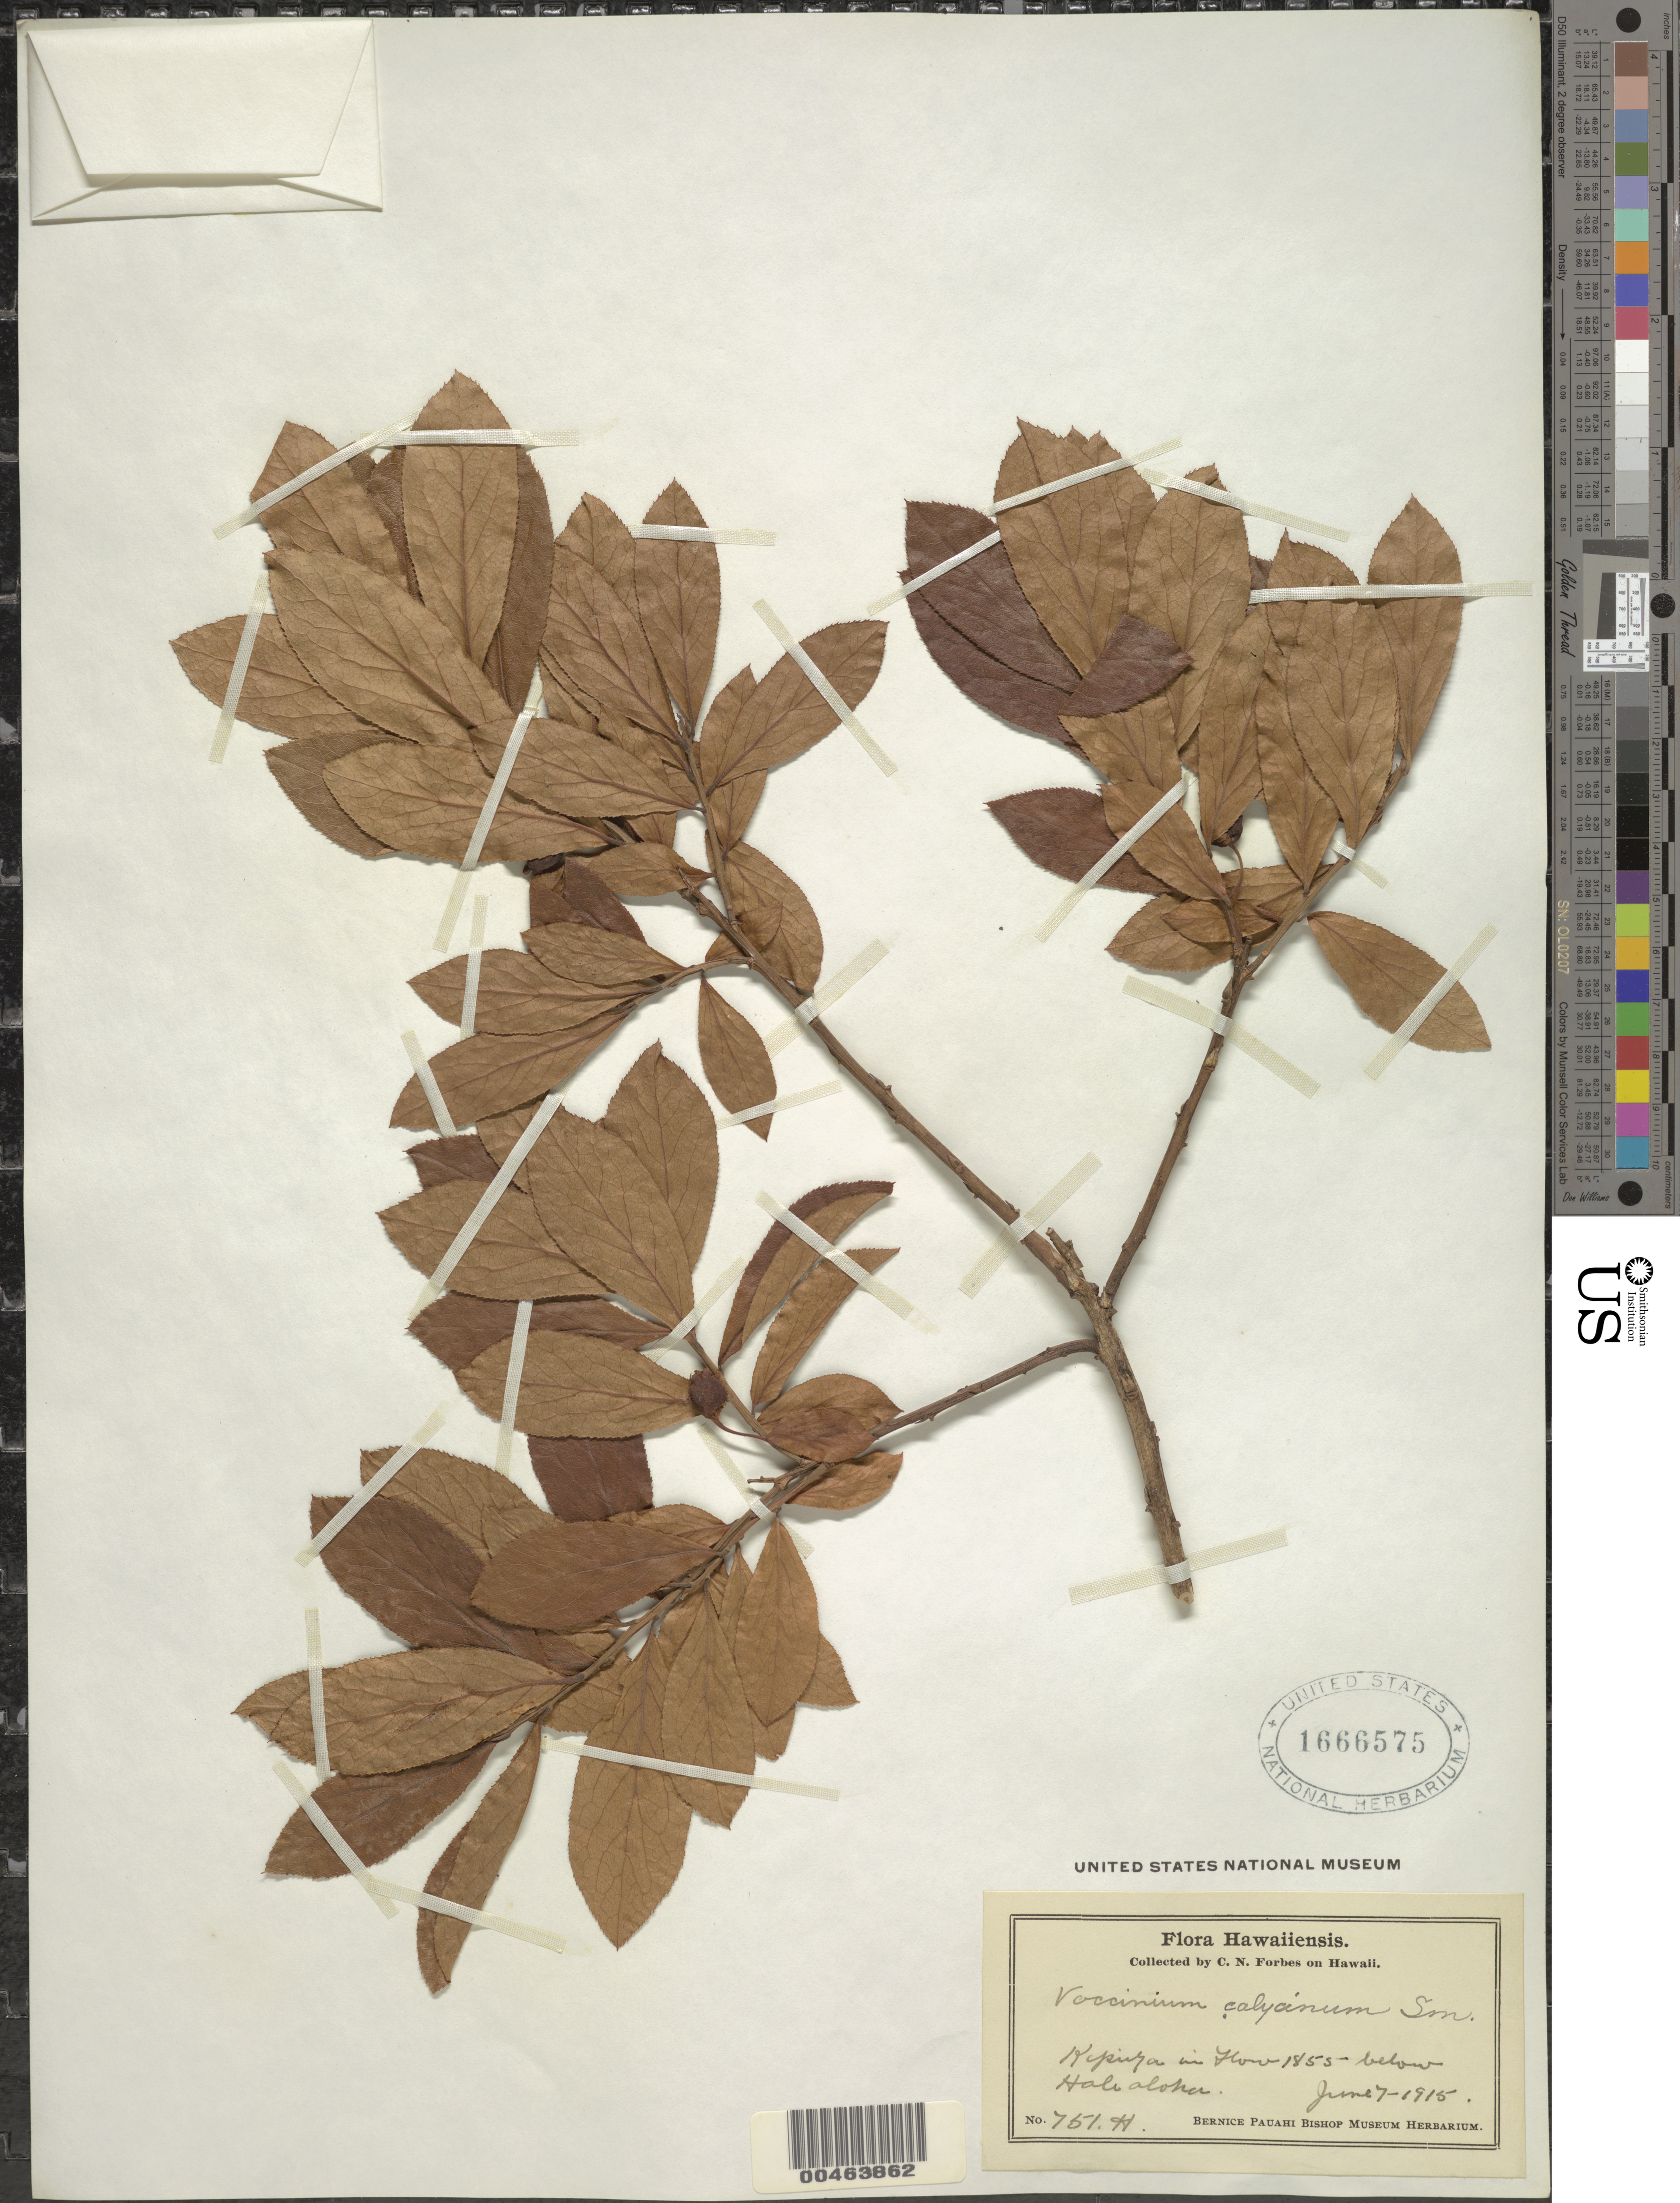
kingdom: Plantae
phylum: Tracheophyta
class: Magnoliopsida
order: Ericales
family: Ericaceae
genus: Vaccinium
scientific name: Vaccinium calycinum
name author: Sm.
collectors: C. N. Forbes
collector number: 751.H.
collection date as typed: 7 Jun 1915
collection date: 1915-06-07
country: United States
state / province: Hawaii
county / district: Hawaii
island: Hawaii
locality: Kipuka in Flow 1855 below Halialoha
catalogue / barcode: US 1666575